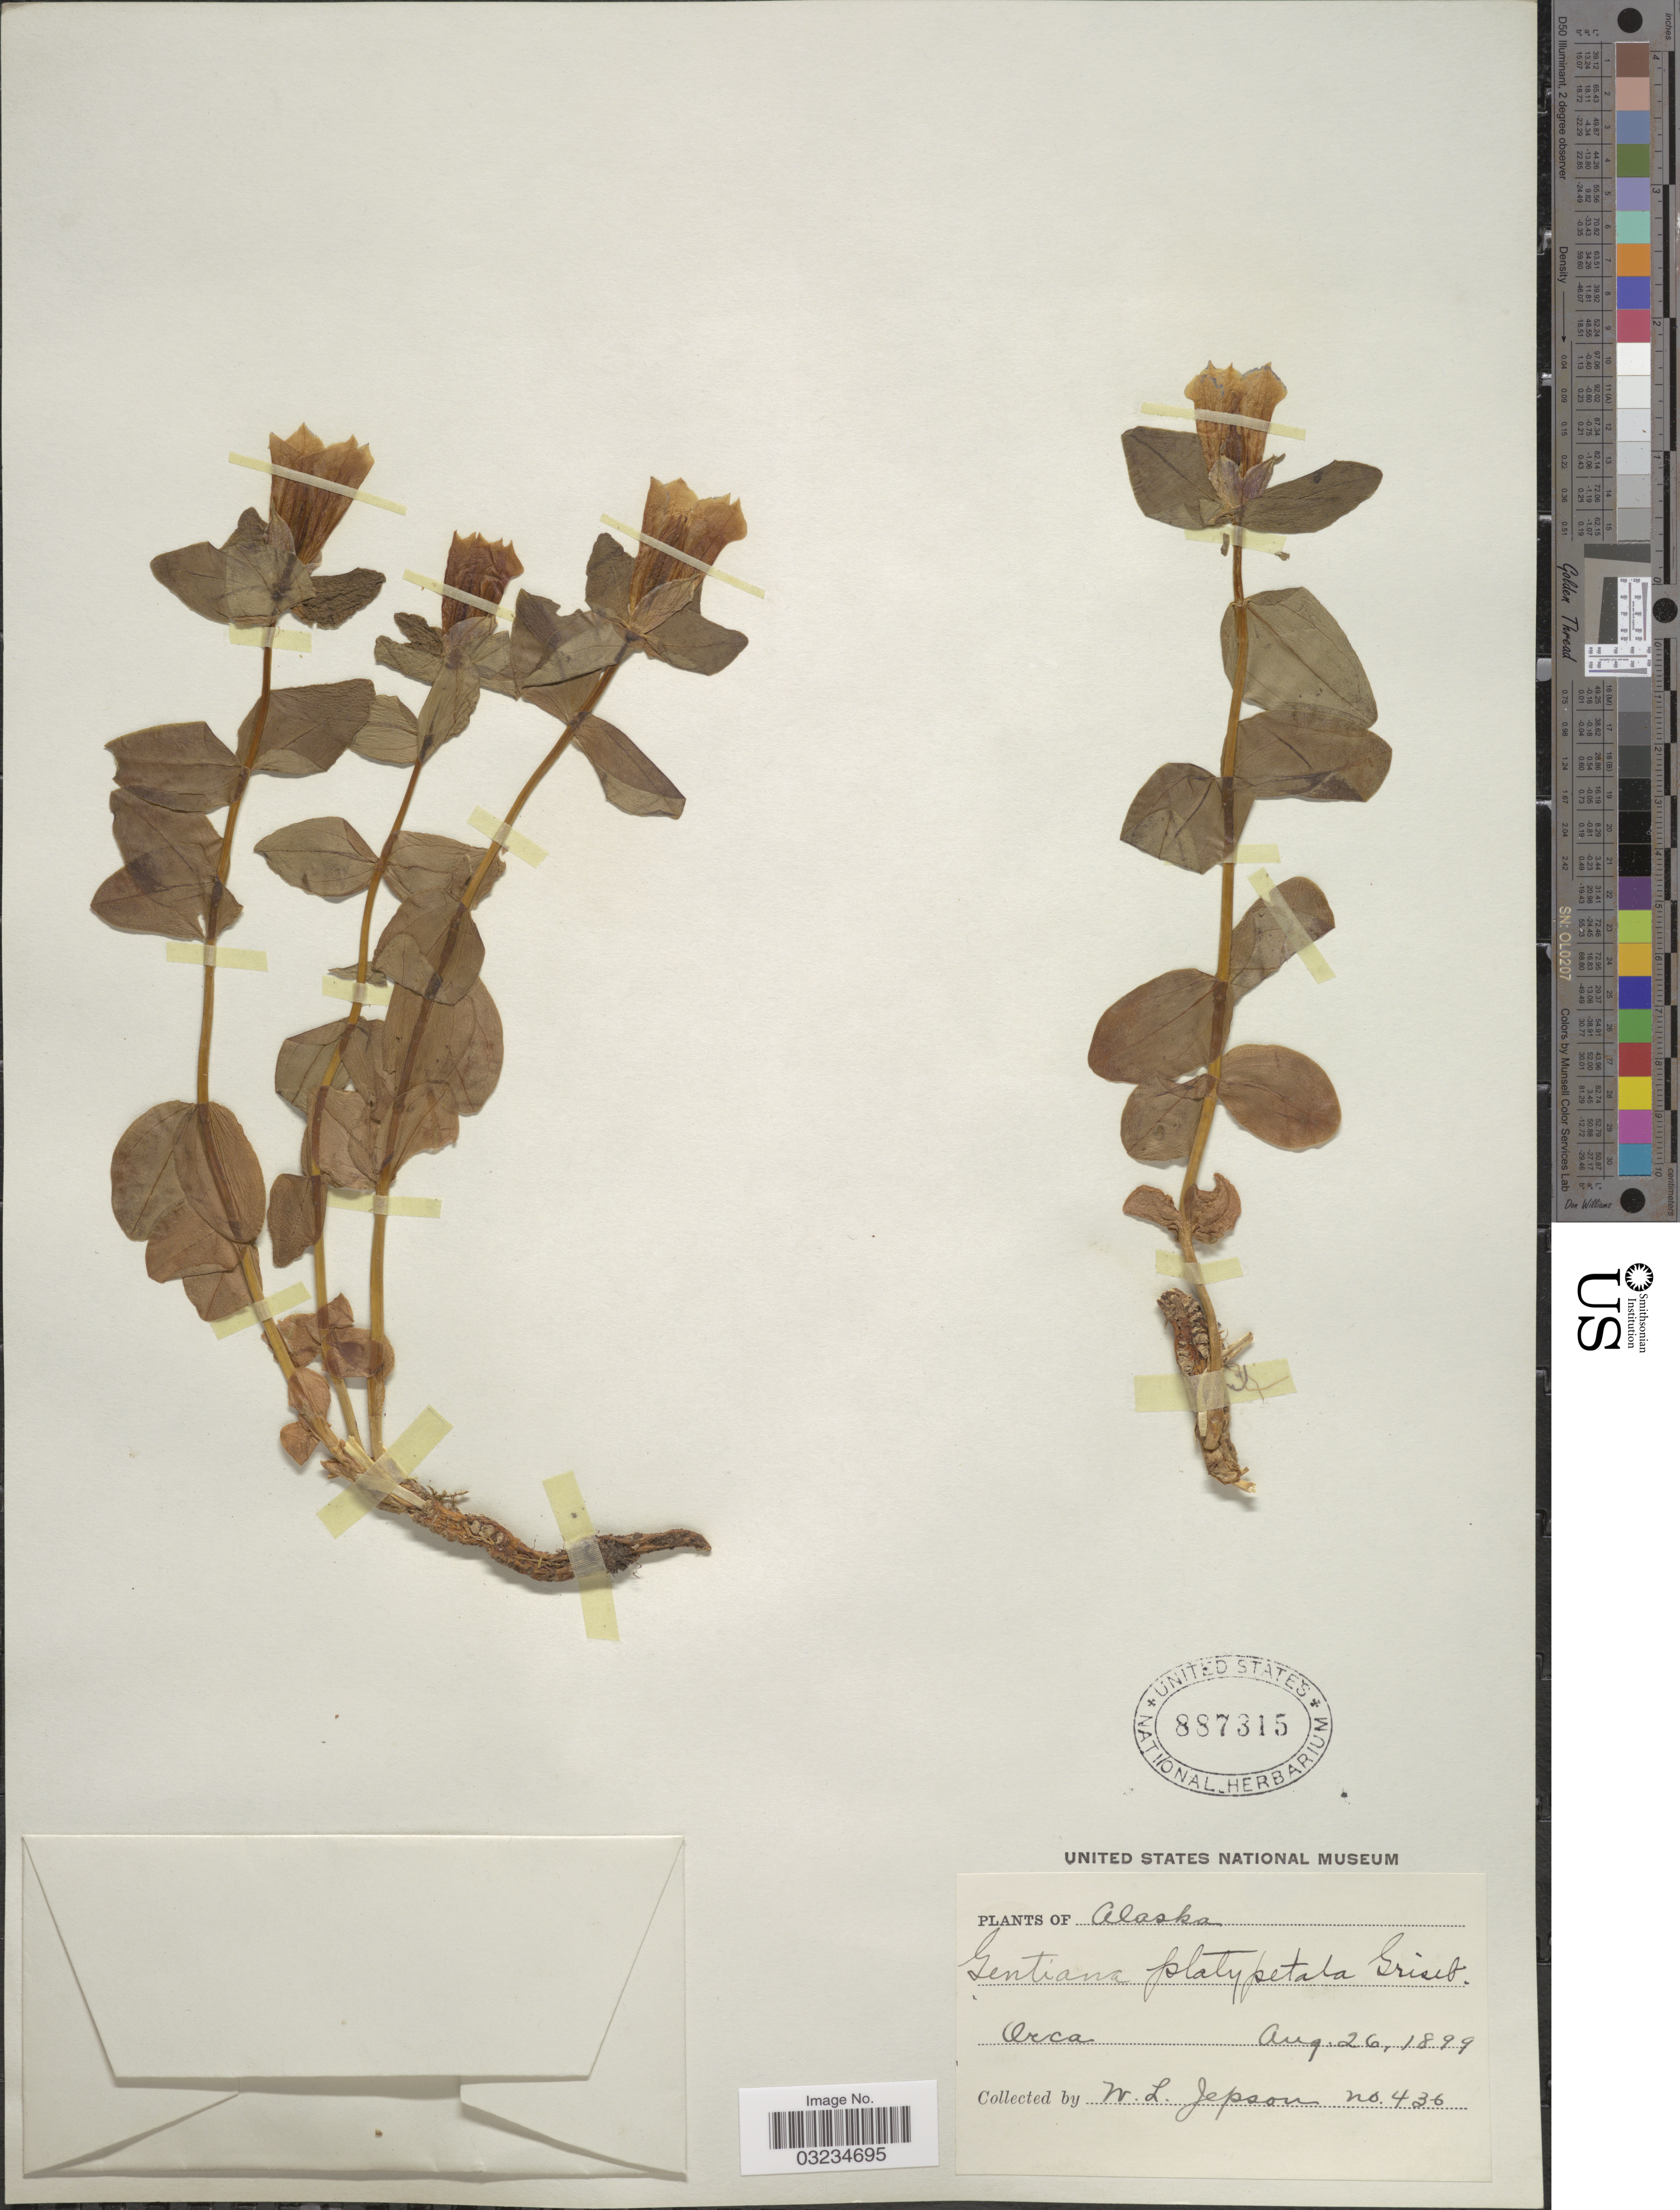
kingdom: Plantae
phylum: Tracheophyta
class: Magnoliopsida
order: Gentianales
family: Gentianaceae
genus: Gentiana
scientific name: Gentiana platypetala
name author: Griseb.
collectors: W. L. Jepson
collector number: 436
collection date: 1899-08-26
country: United States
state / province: Alaska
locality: Orca.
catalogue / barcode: US 887315